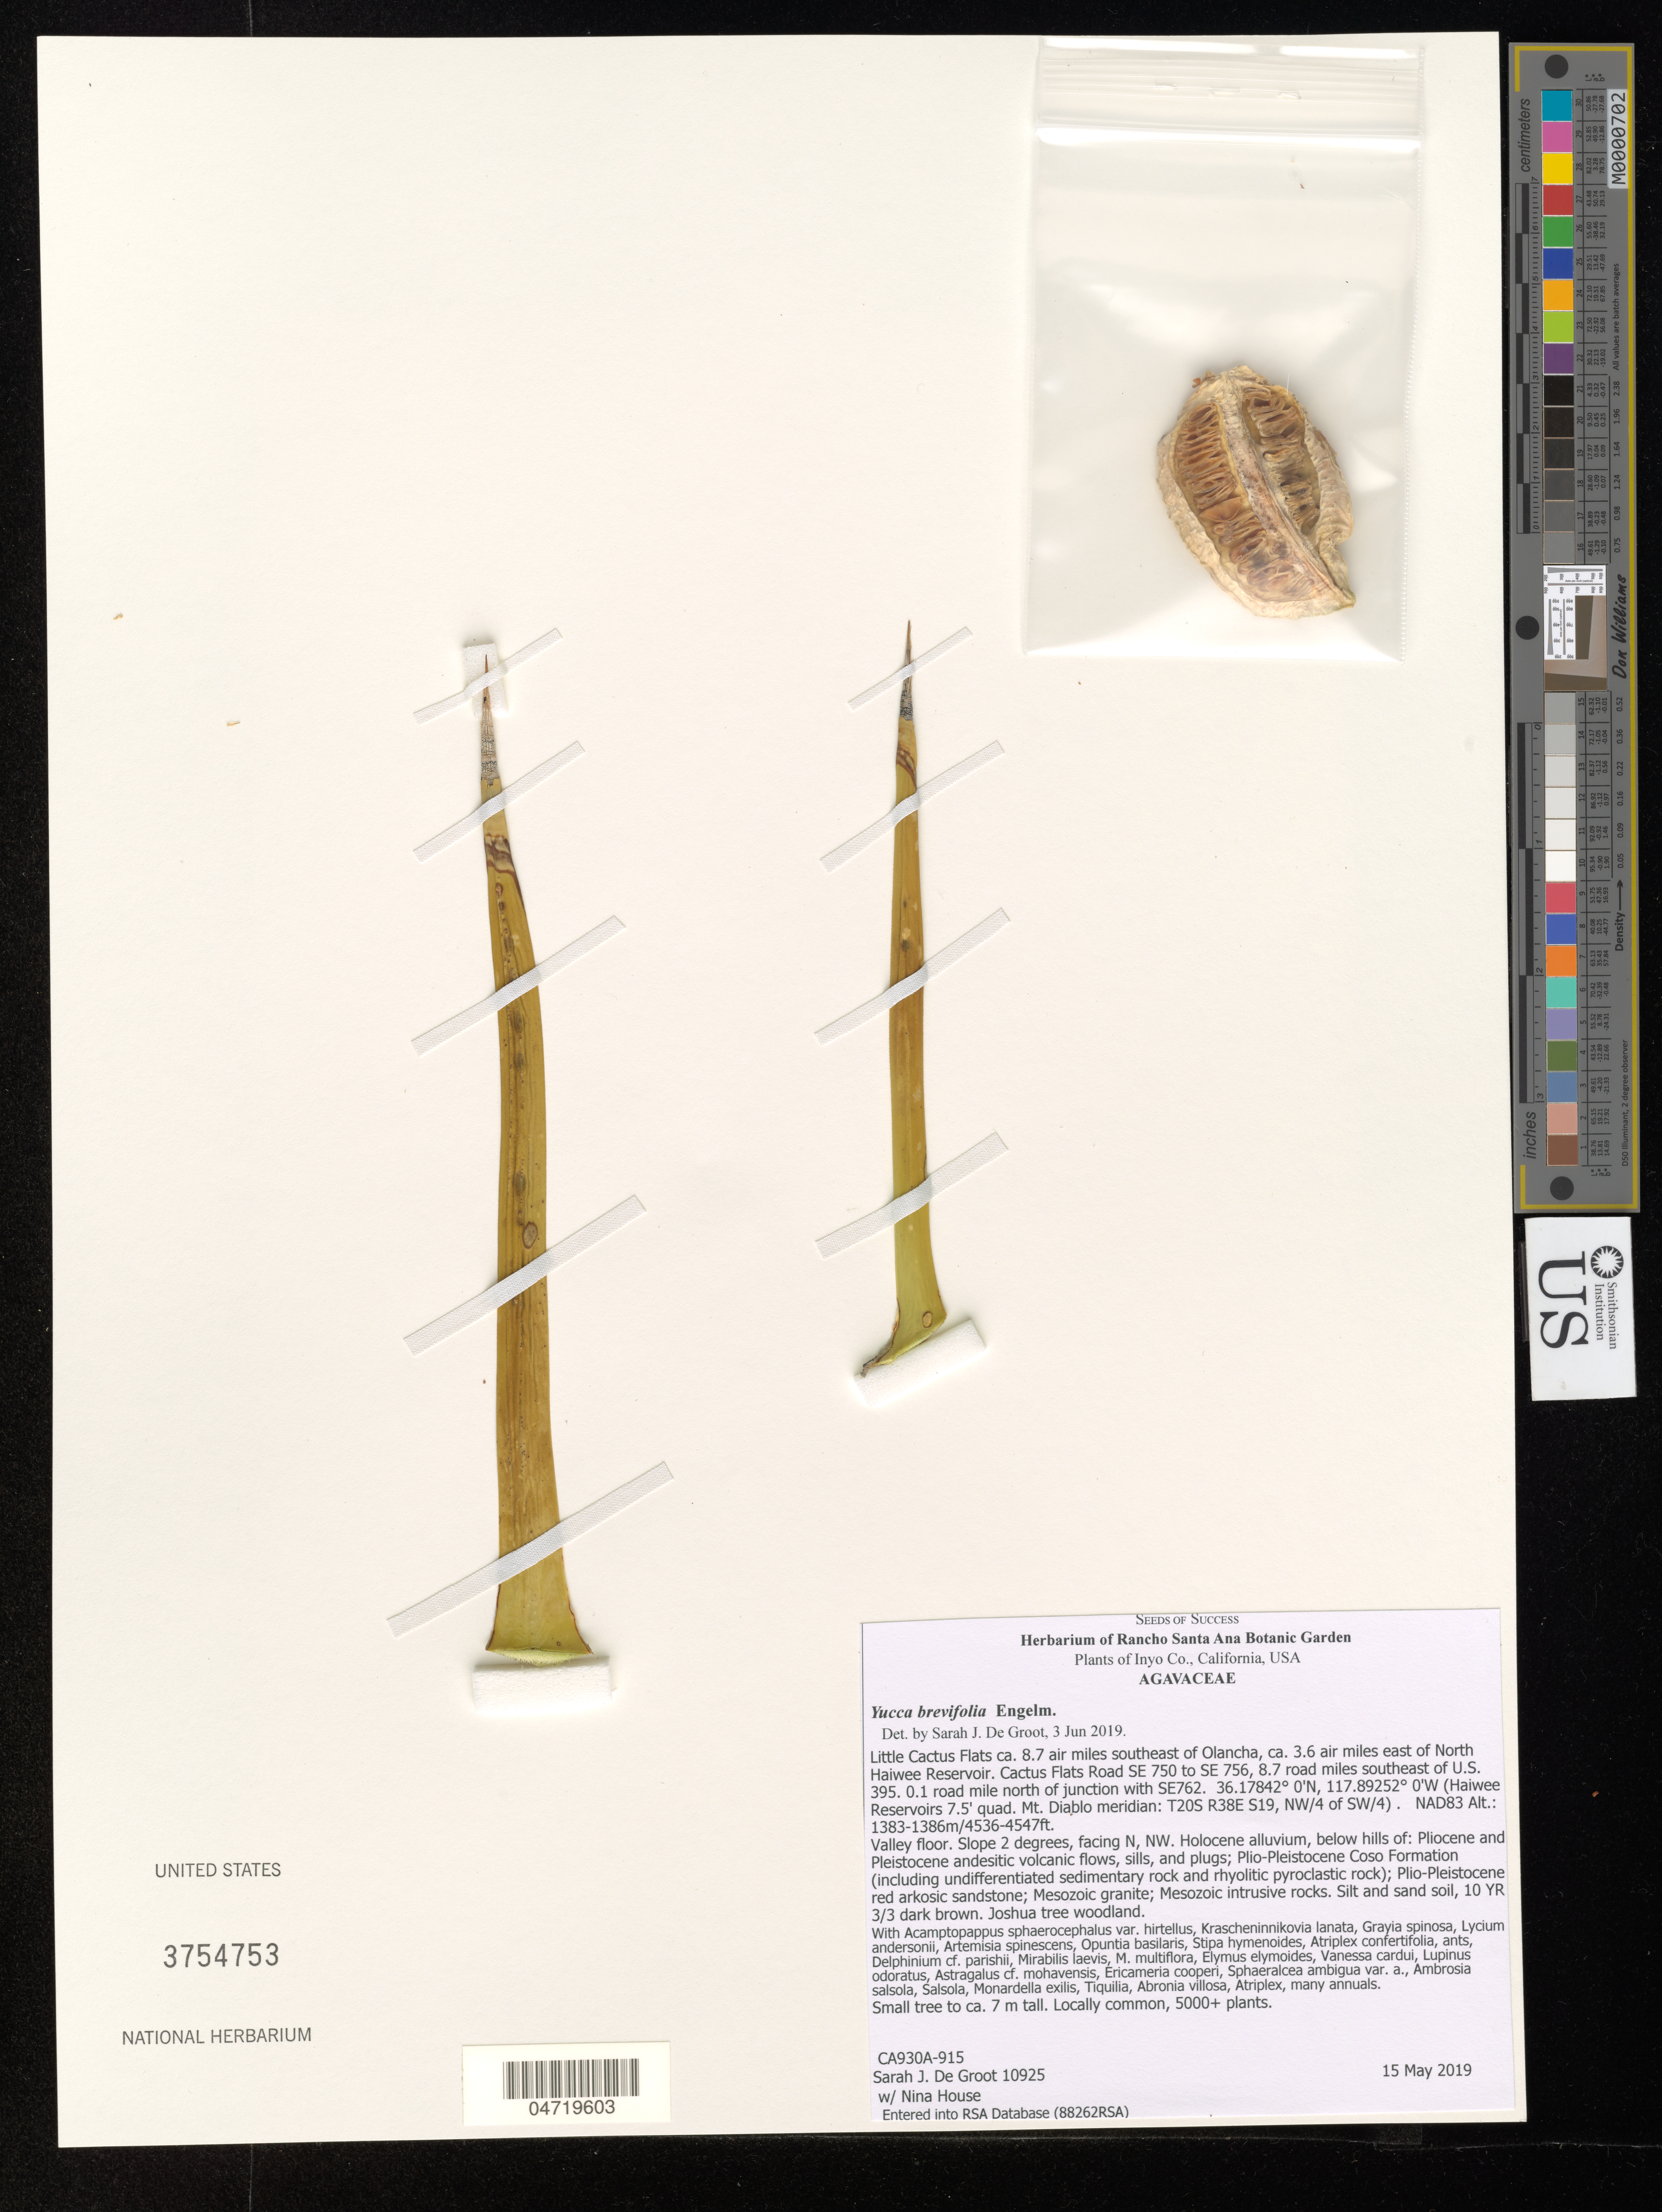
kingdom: Plantae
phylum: Tracheophyta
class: Liliopsida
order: Asparagales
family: Asparagaceae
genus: Yucca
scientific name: Yucca brevifolia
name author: Englem.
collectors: S. De Groot & N. House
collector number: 10925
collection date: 2019-05-15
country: United States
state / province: California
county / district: Inyo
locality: Inyo Co. Little Cactus Flats, west side. 8.7 air miles southeast of Olancha, ca. 3.6 air miles east of North Haiwee Reservoir. Cactus Flats Road SE 750 to SE 756, 8.7 road miles southeast of U.S. 395. 0.1 road mile north of junction with SE762. (Haiwee Reservoirs 7.5' quad. Mt. Diablo meridian: T20S R38E S19, NW/4 of SW/4). NAD83.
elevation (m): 1383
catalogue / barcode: US 3754753